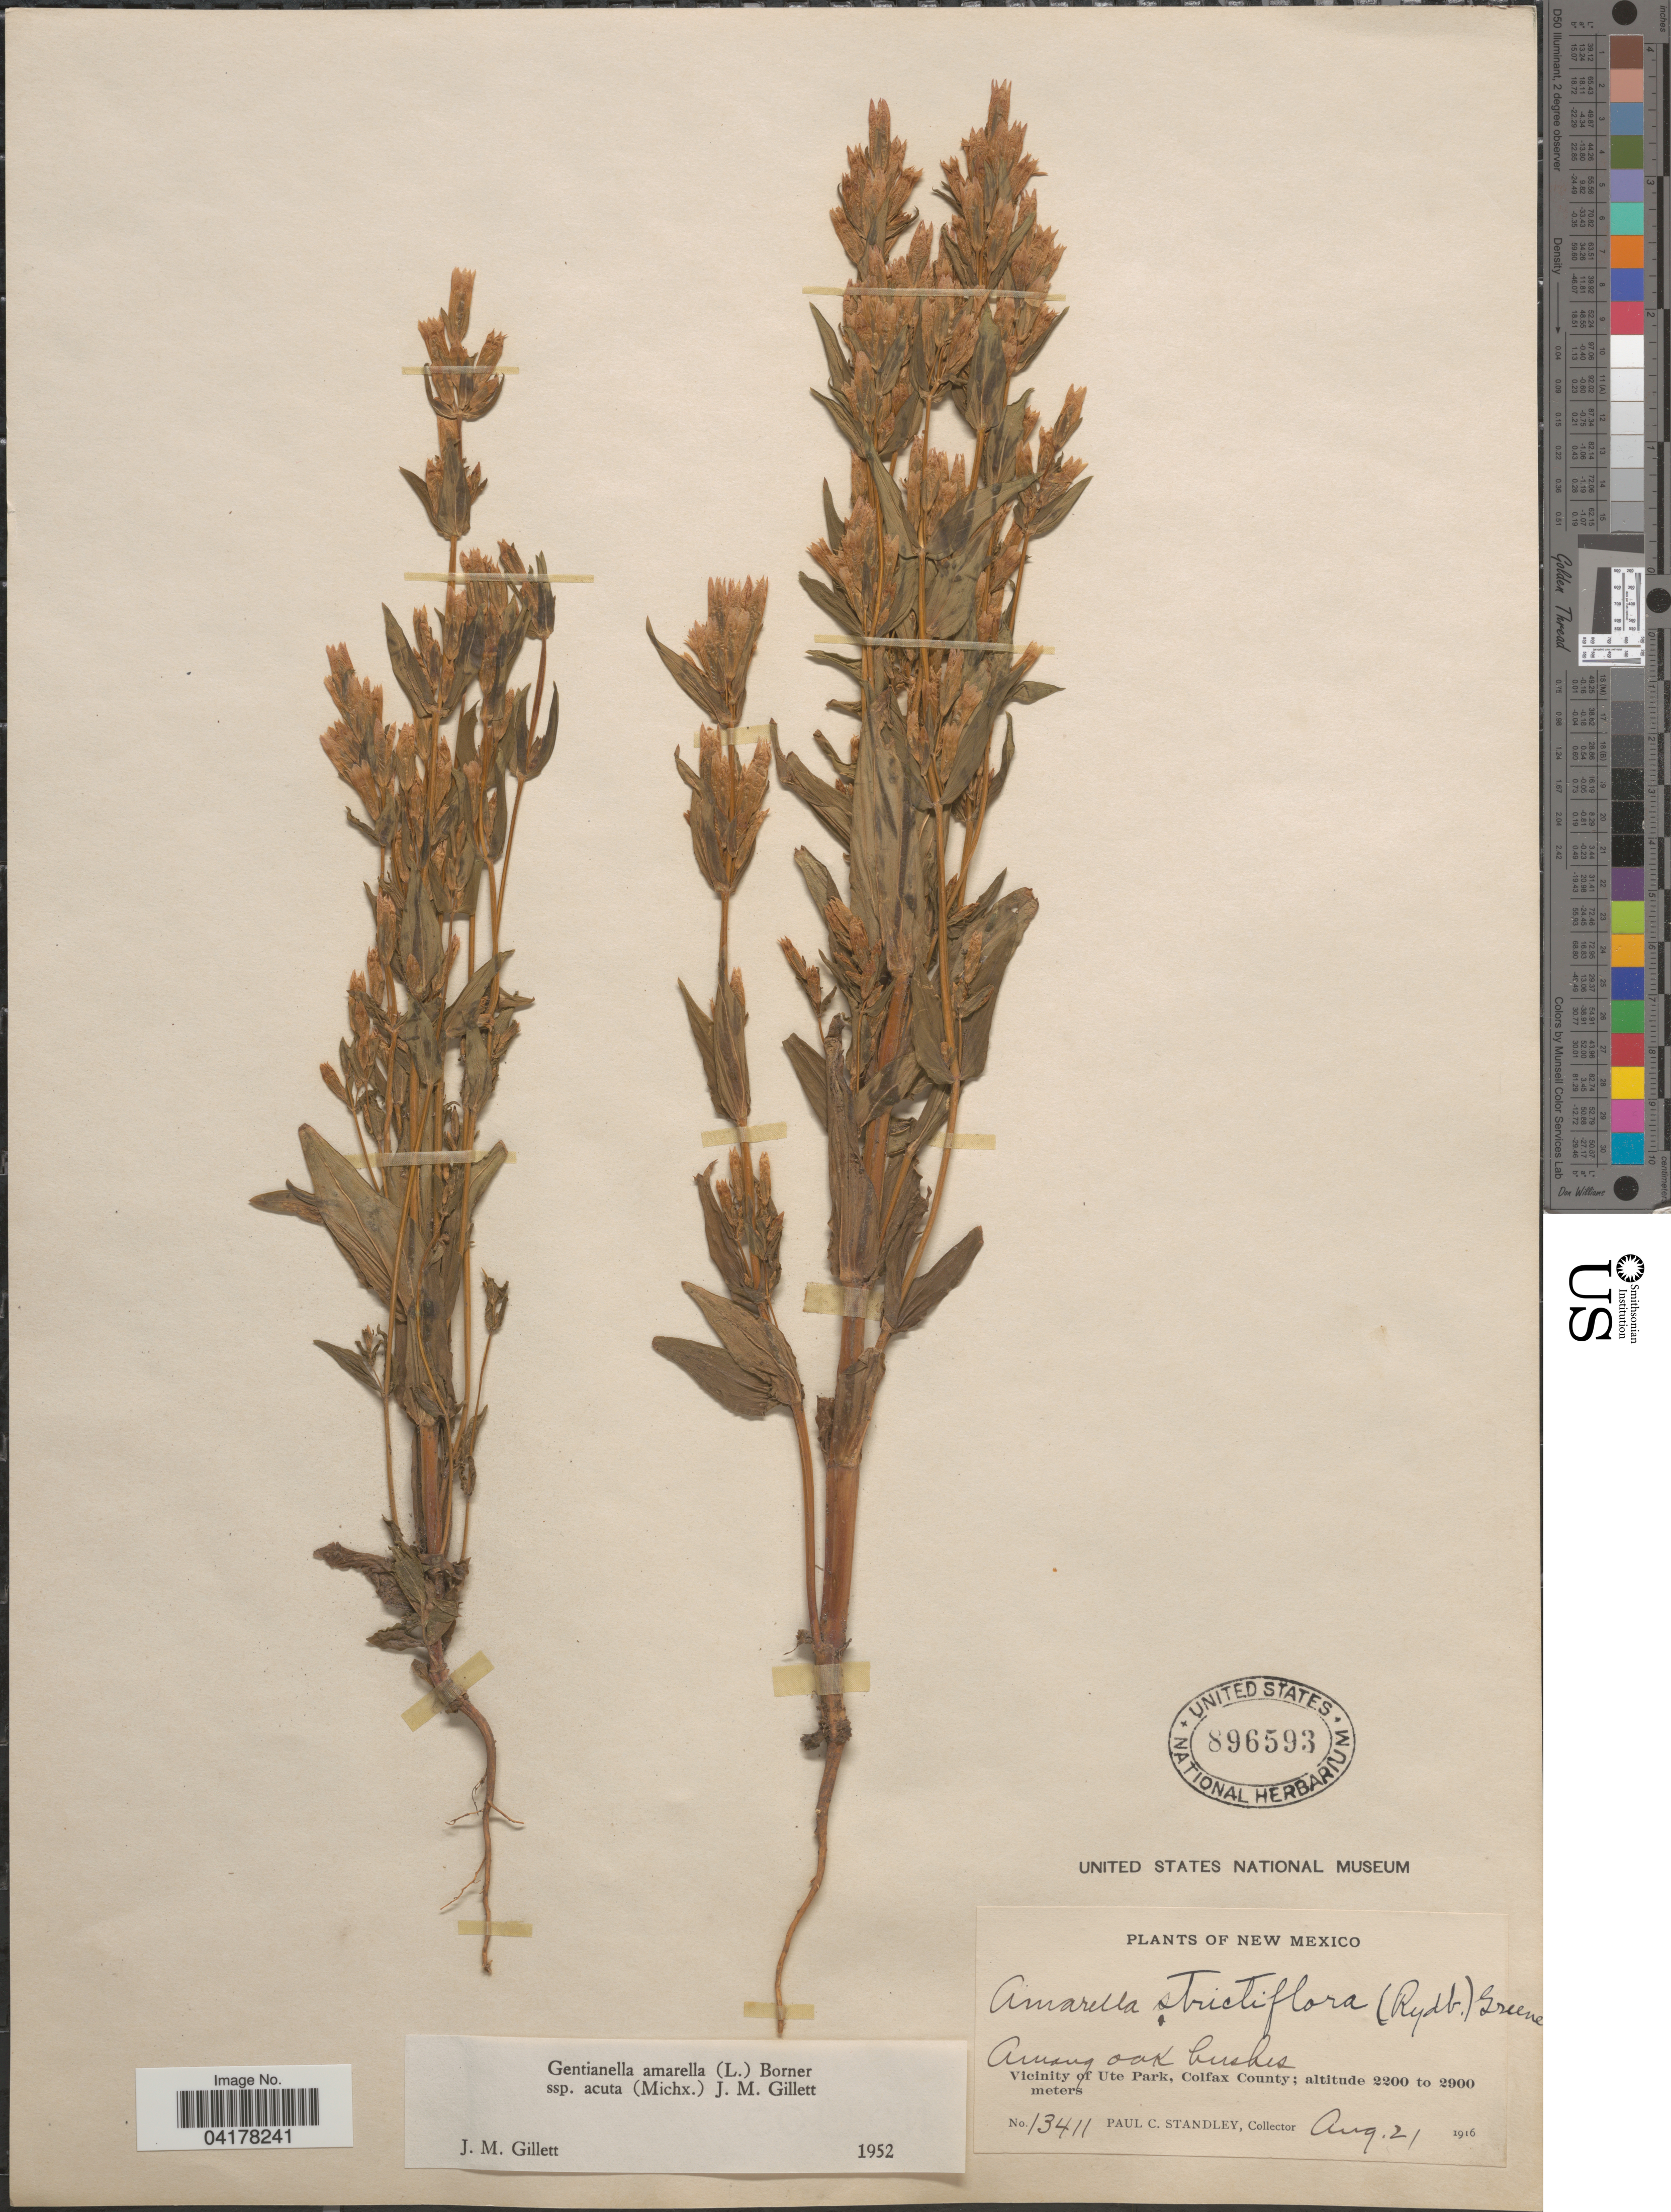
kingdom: Plantae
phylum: Tracheophyta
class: Magnoliopsida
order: Gentianales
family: Gentianaceae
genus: Gentianella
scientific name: Gentianella amarella subsp. acuta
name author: (Michx.) J.M. Gillett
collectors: P. C. Standley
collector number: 13411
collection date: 1916-08-21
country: United States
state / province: New Mexico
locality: Vicinity of Ute Park, Colfax County.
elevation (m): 2200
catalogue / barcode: US 896593